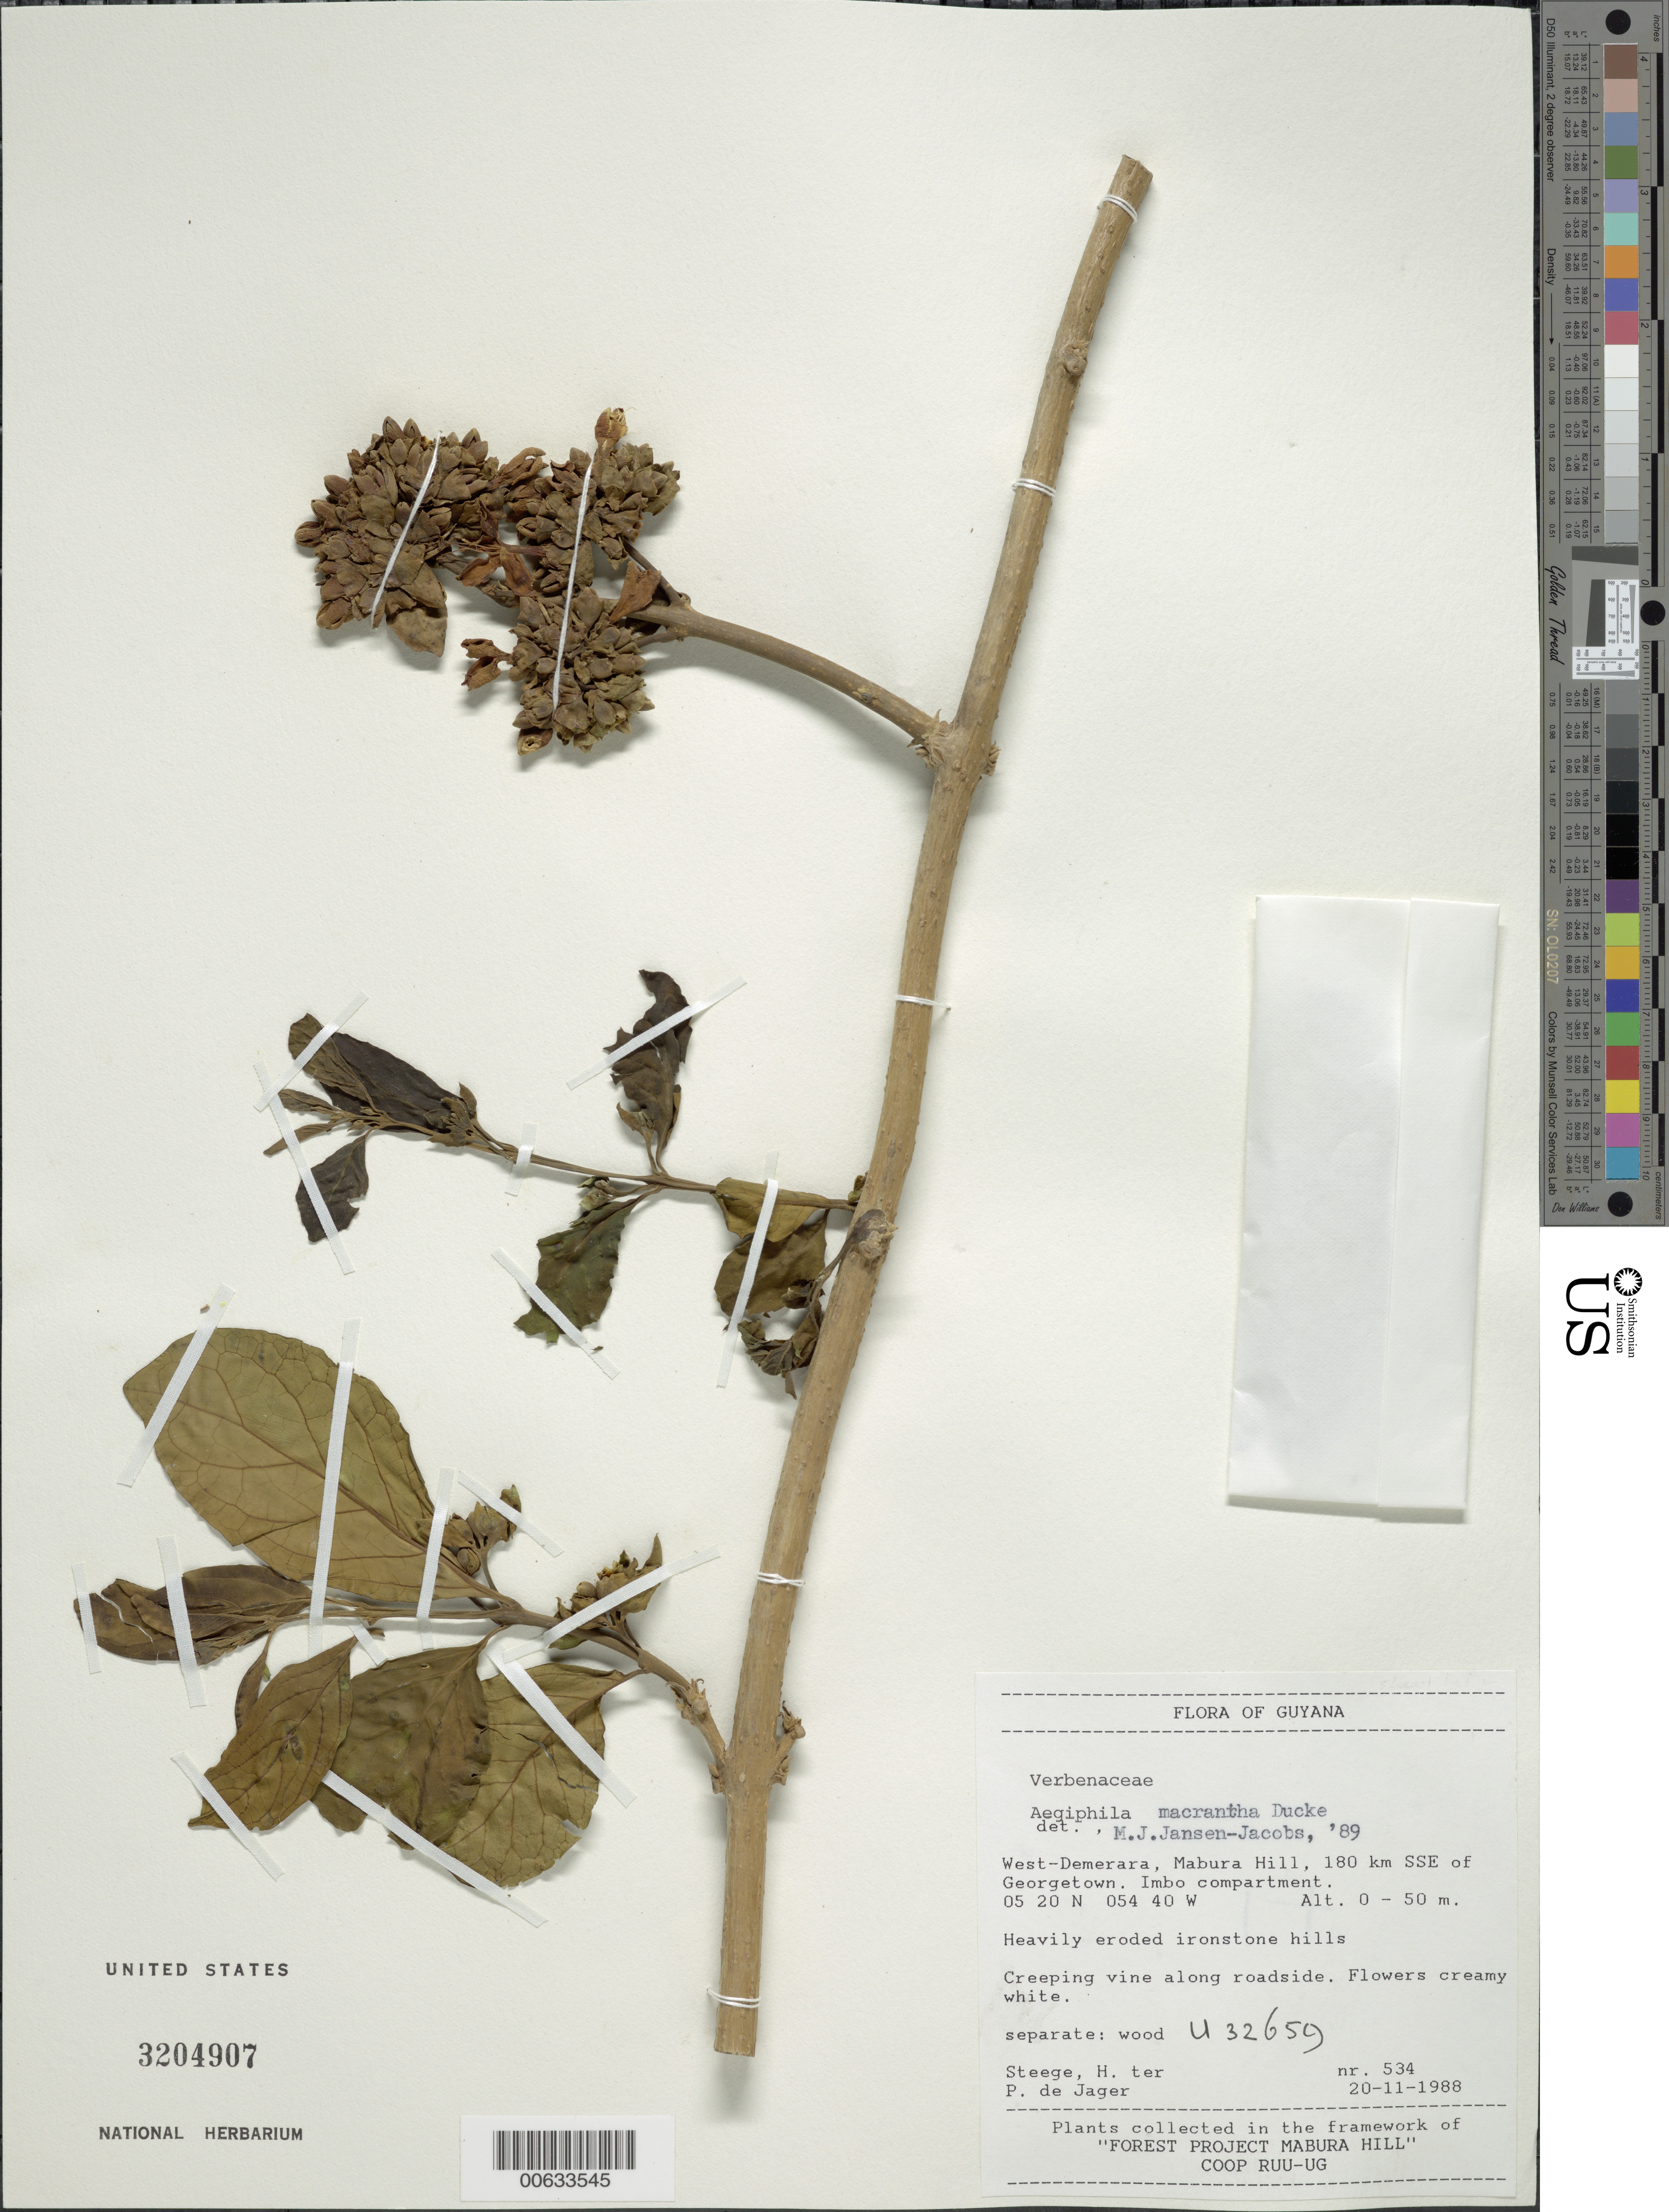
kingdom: Plantae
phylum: Tracheophyta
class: Magnoliopsida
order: Lamiales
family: Lamiaceae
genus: Aegiphila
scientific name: Aegiphila macrantha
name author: Ducke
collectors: H. ter Steege & P. De Jager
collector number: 534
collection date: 1988-11-20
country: Guyana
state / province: Essequibo Isl-W. Demerara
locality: West-Demerara, Mabura Hill, 180 km SSE of Georgetown. Imbo compartment.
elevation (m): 0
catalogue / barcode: US 3204907